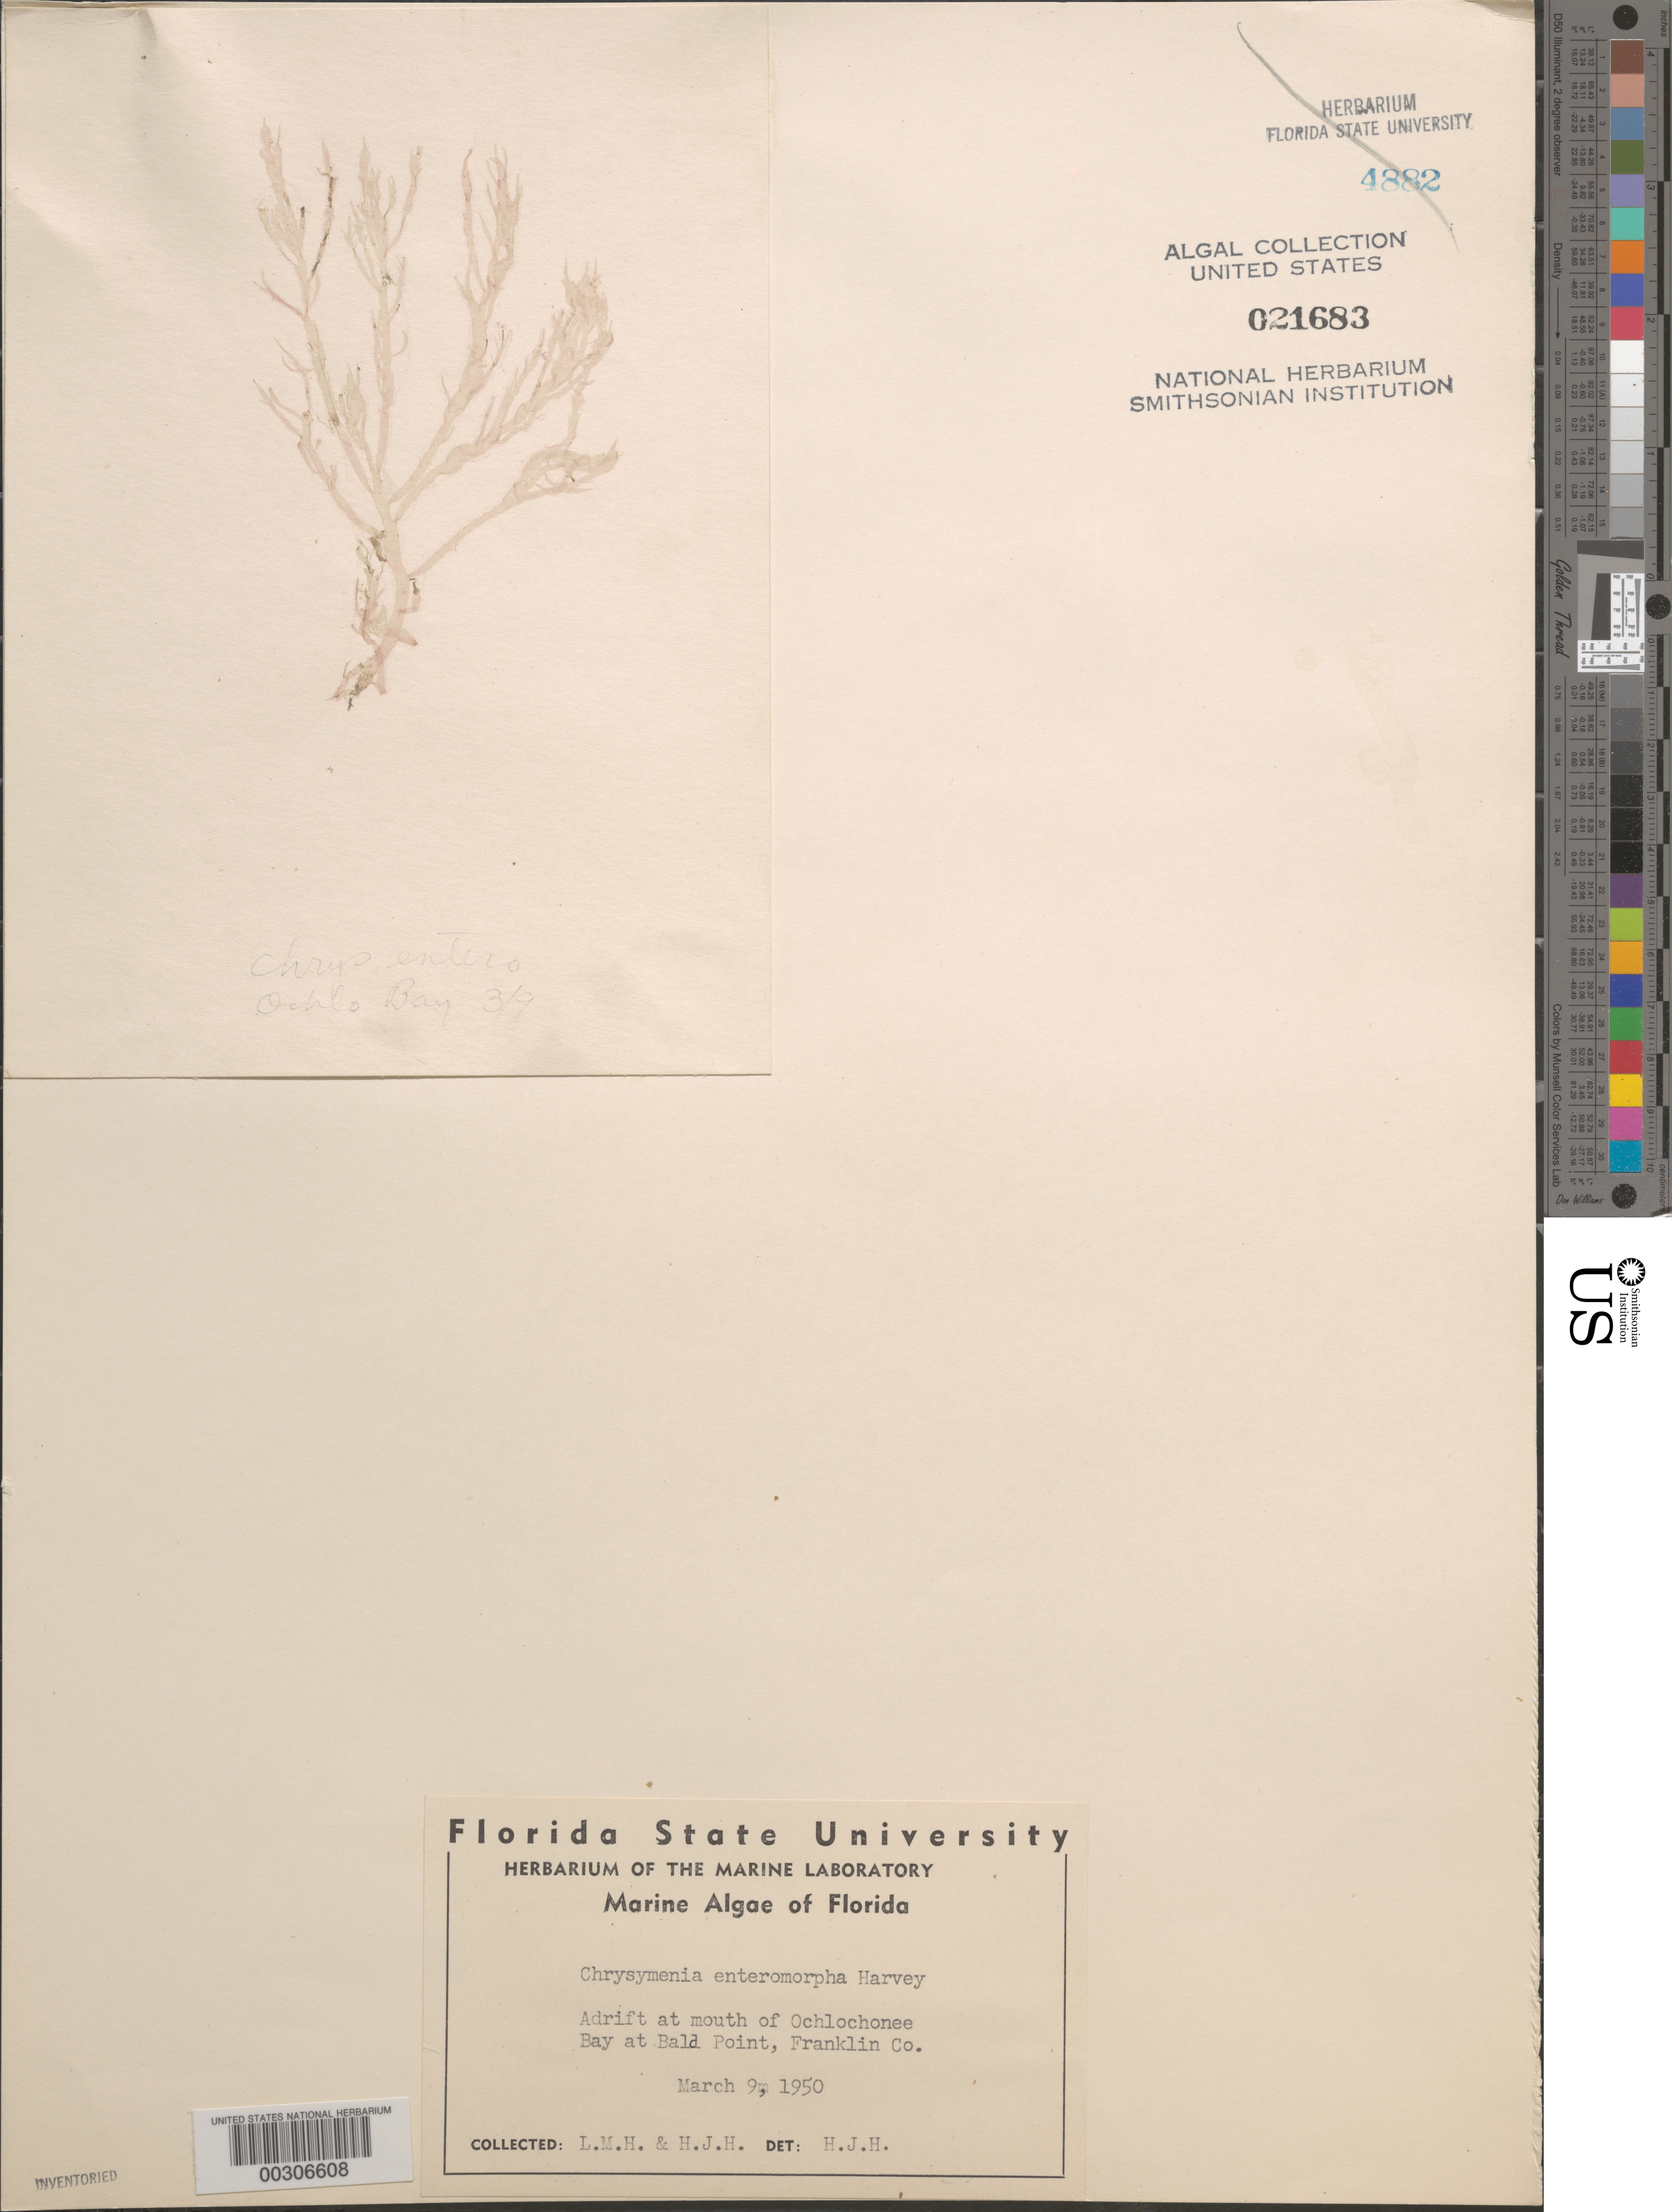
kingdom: Plantae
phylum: Rhodophyta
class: Florideophyceae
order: Rhodymeniales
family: Rhodymeniaceae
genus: Botryocladia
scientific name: Botryocladia enteromorpha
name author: (Harv.) W.E. Schmidt et al. in W.E. Schmidt et al.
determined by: Algae name updating Project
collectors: L. Henry & H. J. Humm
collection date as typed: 09 Mar 1950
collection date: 1950-03-09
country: United States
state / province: Florida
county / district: Franklin County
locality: Ochlockonee Bay at Bald Point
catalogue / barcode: US 21683